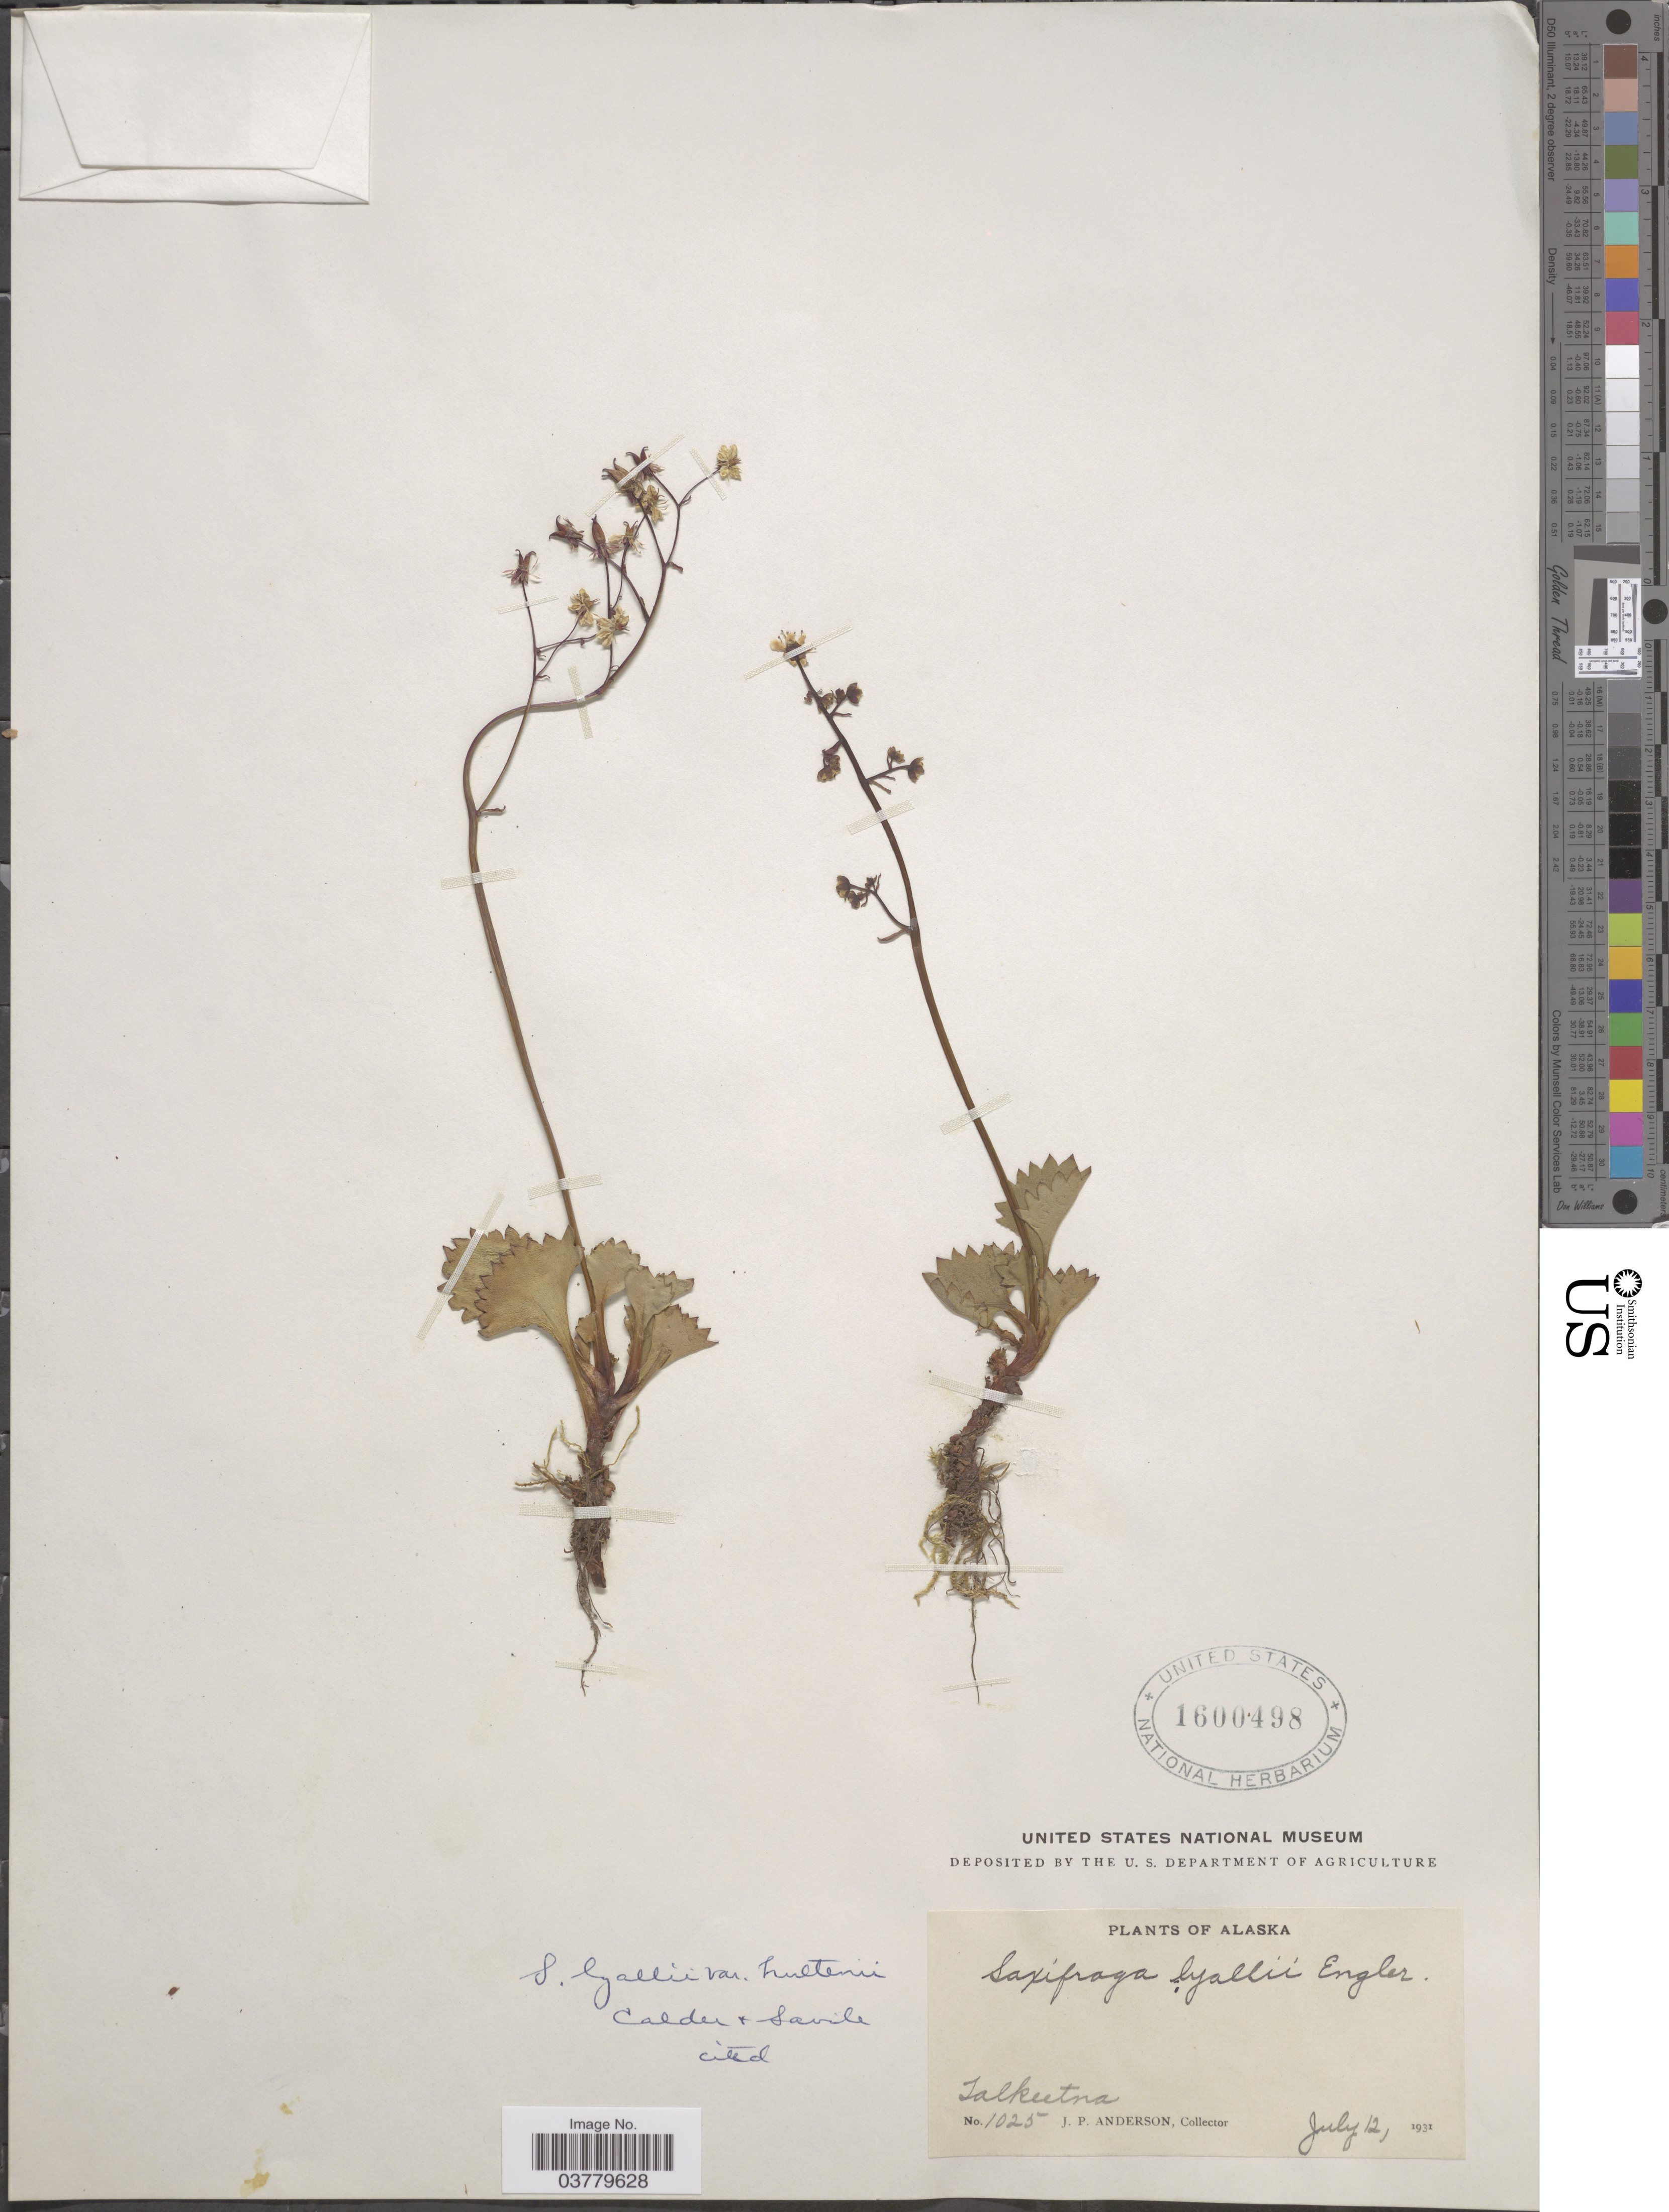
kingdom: Plantae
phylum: Tracheophyta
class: Magnoliopsida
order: Saxifragales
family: Saxifragaceae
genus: Micranthes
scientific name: Micranthes lyalii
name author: (Engl.) Small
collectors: J. P. Anderson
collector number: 1025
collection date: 1931-07-12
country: United States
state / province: Alaska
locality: Talkeetna.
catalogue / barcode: US 1600498